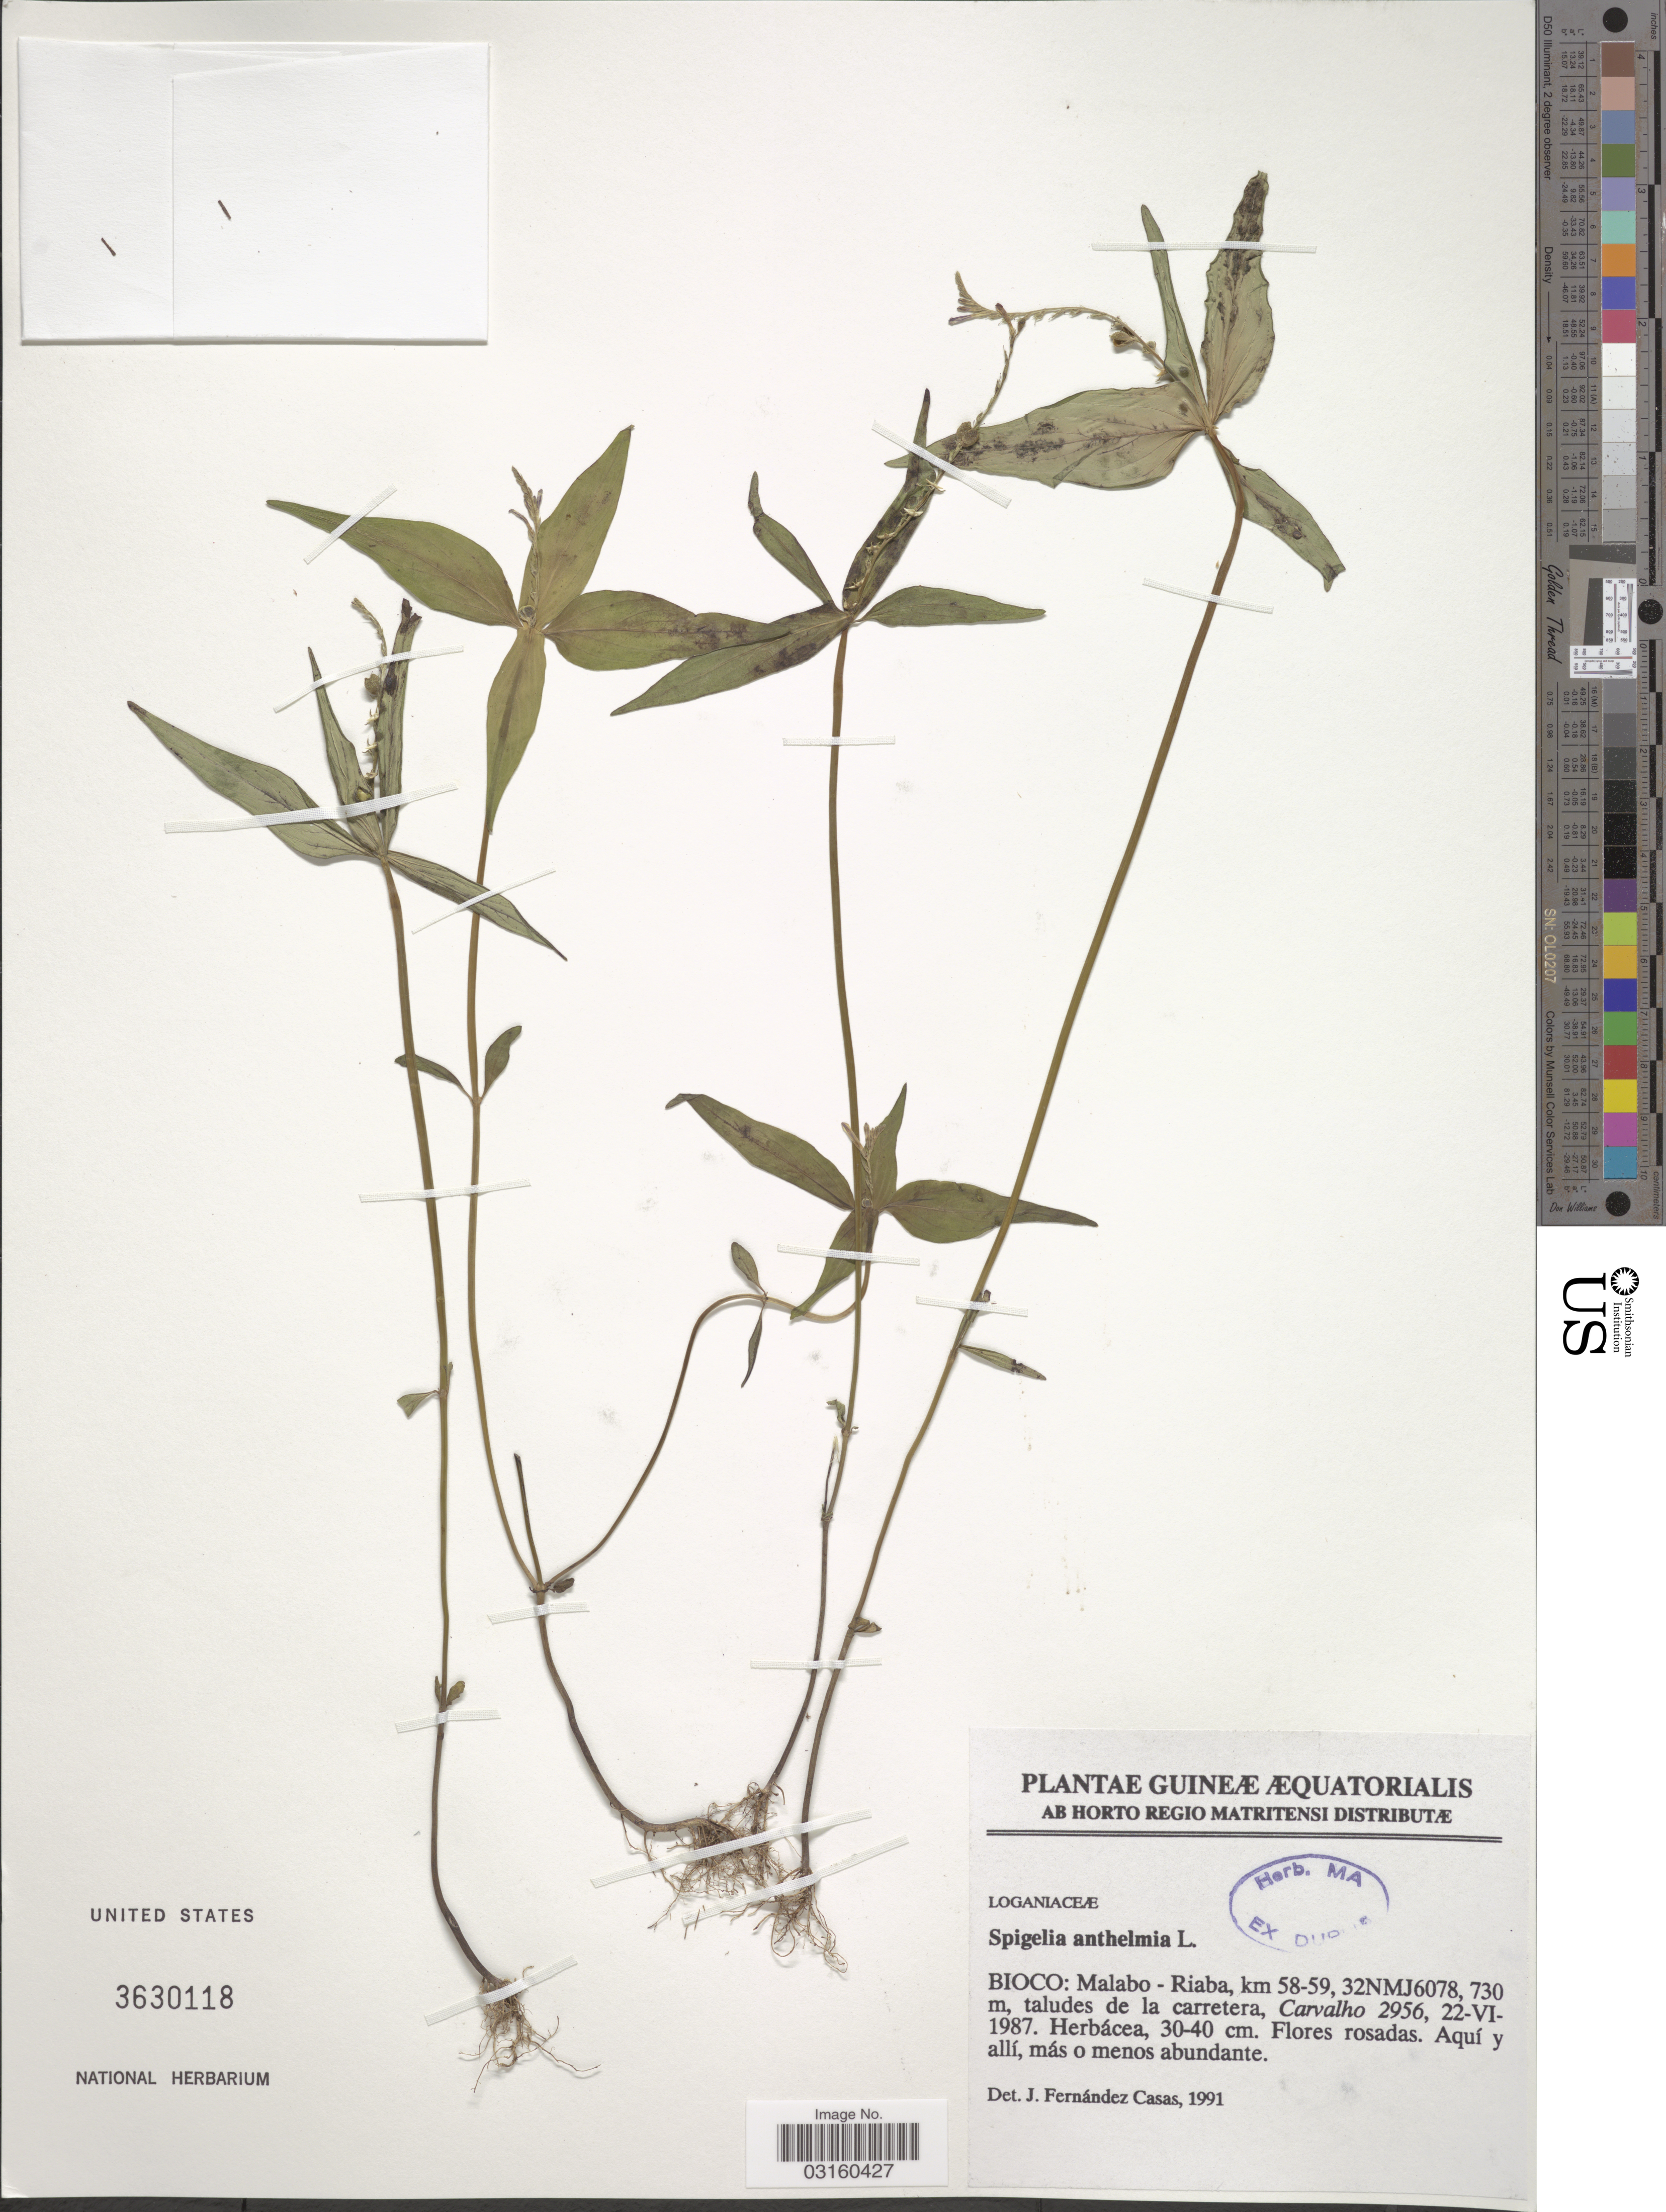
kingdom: Plantae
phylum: Tracheophyta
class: Magnoliopsida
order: Gentianales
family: Loganiaceae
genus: Spigelia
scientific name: Spigelia anthelmia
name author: L.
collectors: Carvalho, --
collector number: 32NMJ6078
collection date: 1987-06-22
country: Equatorial Guinea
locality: Bioco: Malabo - Riaba, km 58-59, taludes de la carretera.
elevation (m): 730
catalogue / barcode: US 3630118